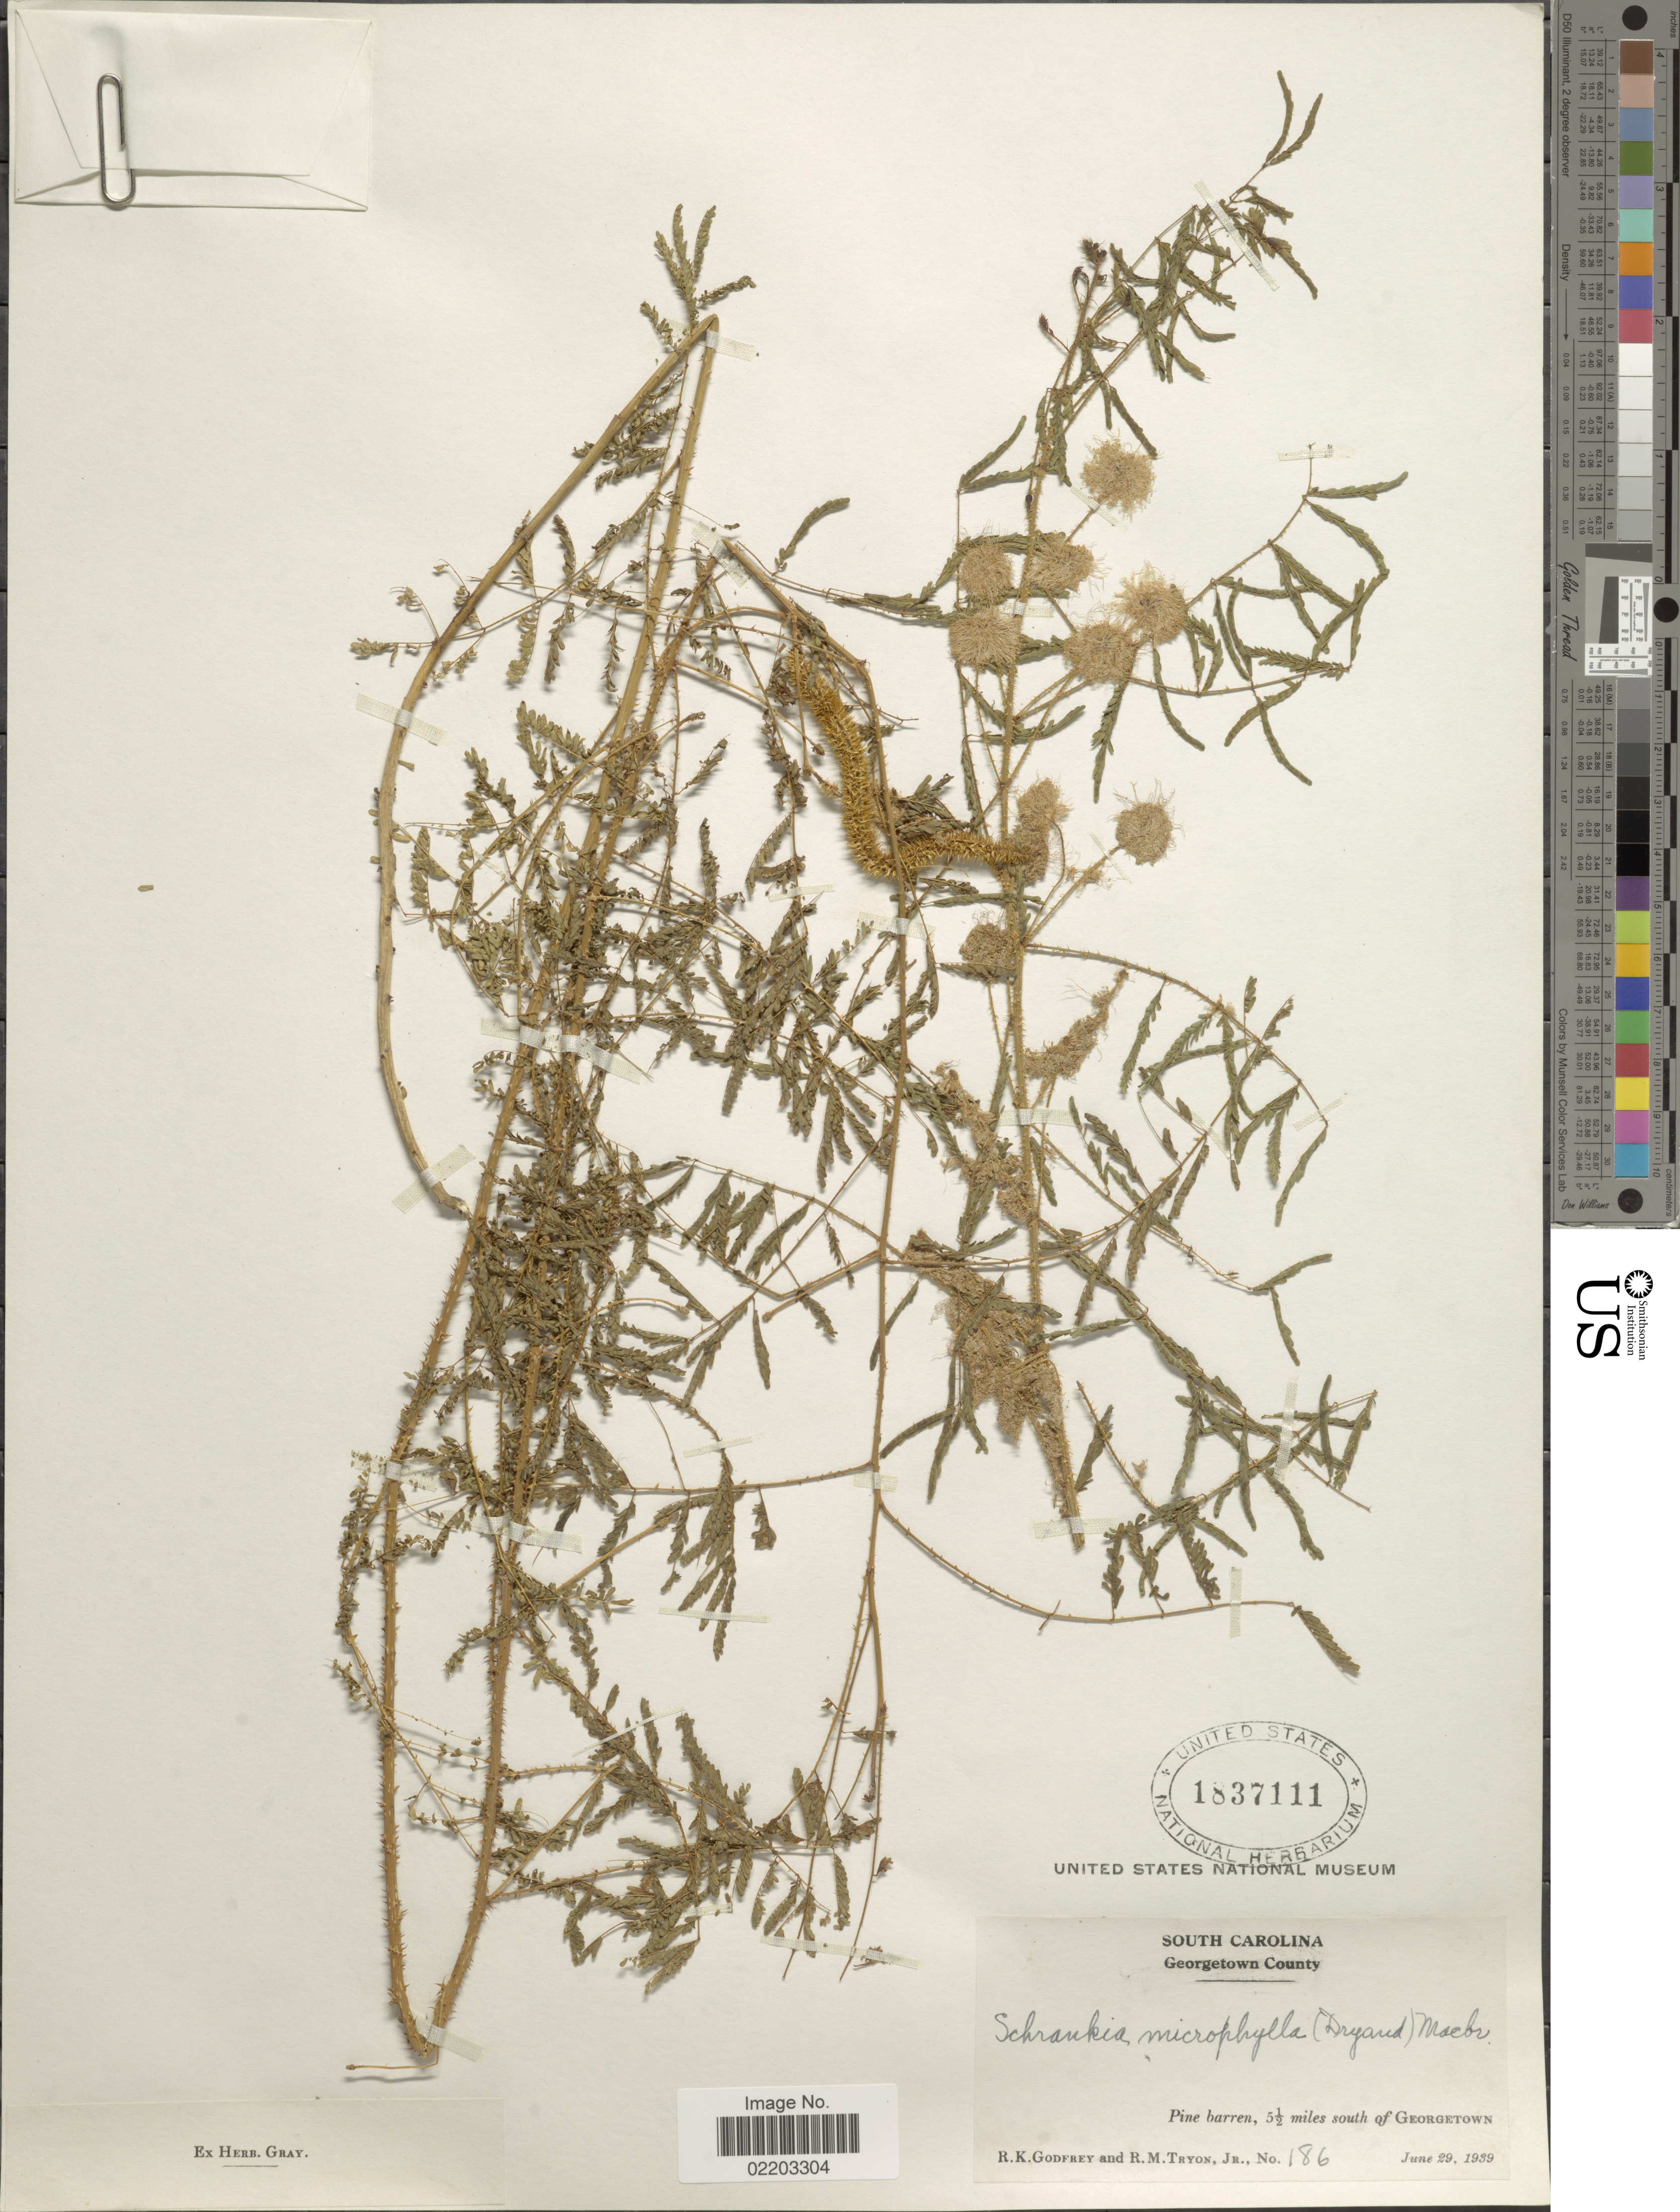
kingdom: Plantae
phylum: Tracheophyta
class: Magnoliopsida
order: Fabales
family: Fabaceae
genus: Mimosa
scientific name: Mimosa microphylla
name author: Dryand.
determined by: Strong, M. T., (US), Smithsonian Institution - National Museum of Natural History (UNITED STATES)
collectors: R. K. Godfrey & R. M. Tryon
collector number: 186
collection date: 1939-06-29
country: United States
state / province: South Carolina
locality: Georgetown County, Pine barren, 5½ miles south of Georgetown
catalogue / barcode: US 1837111